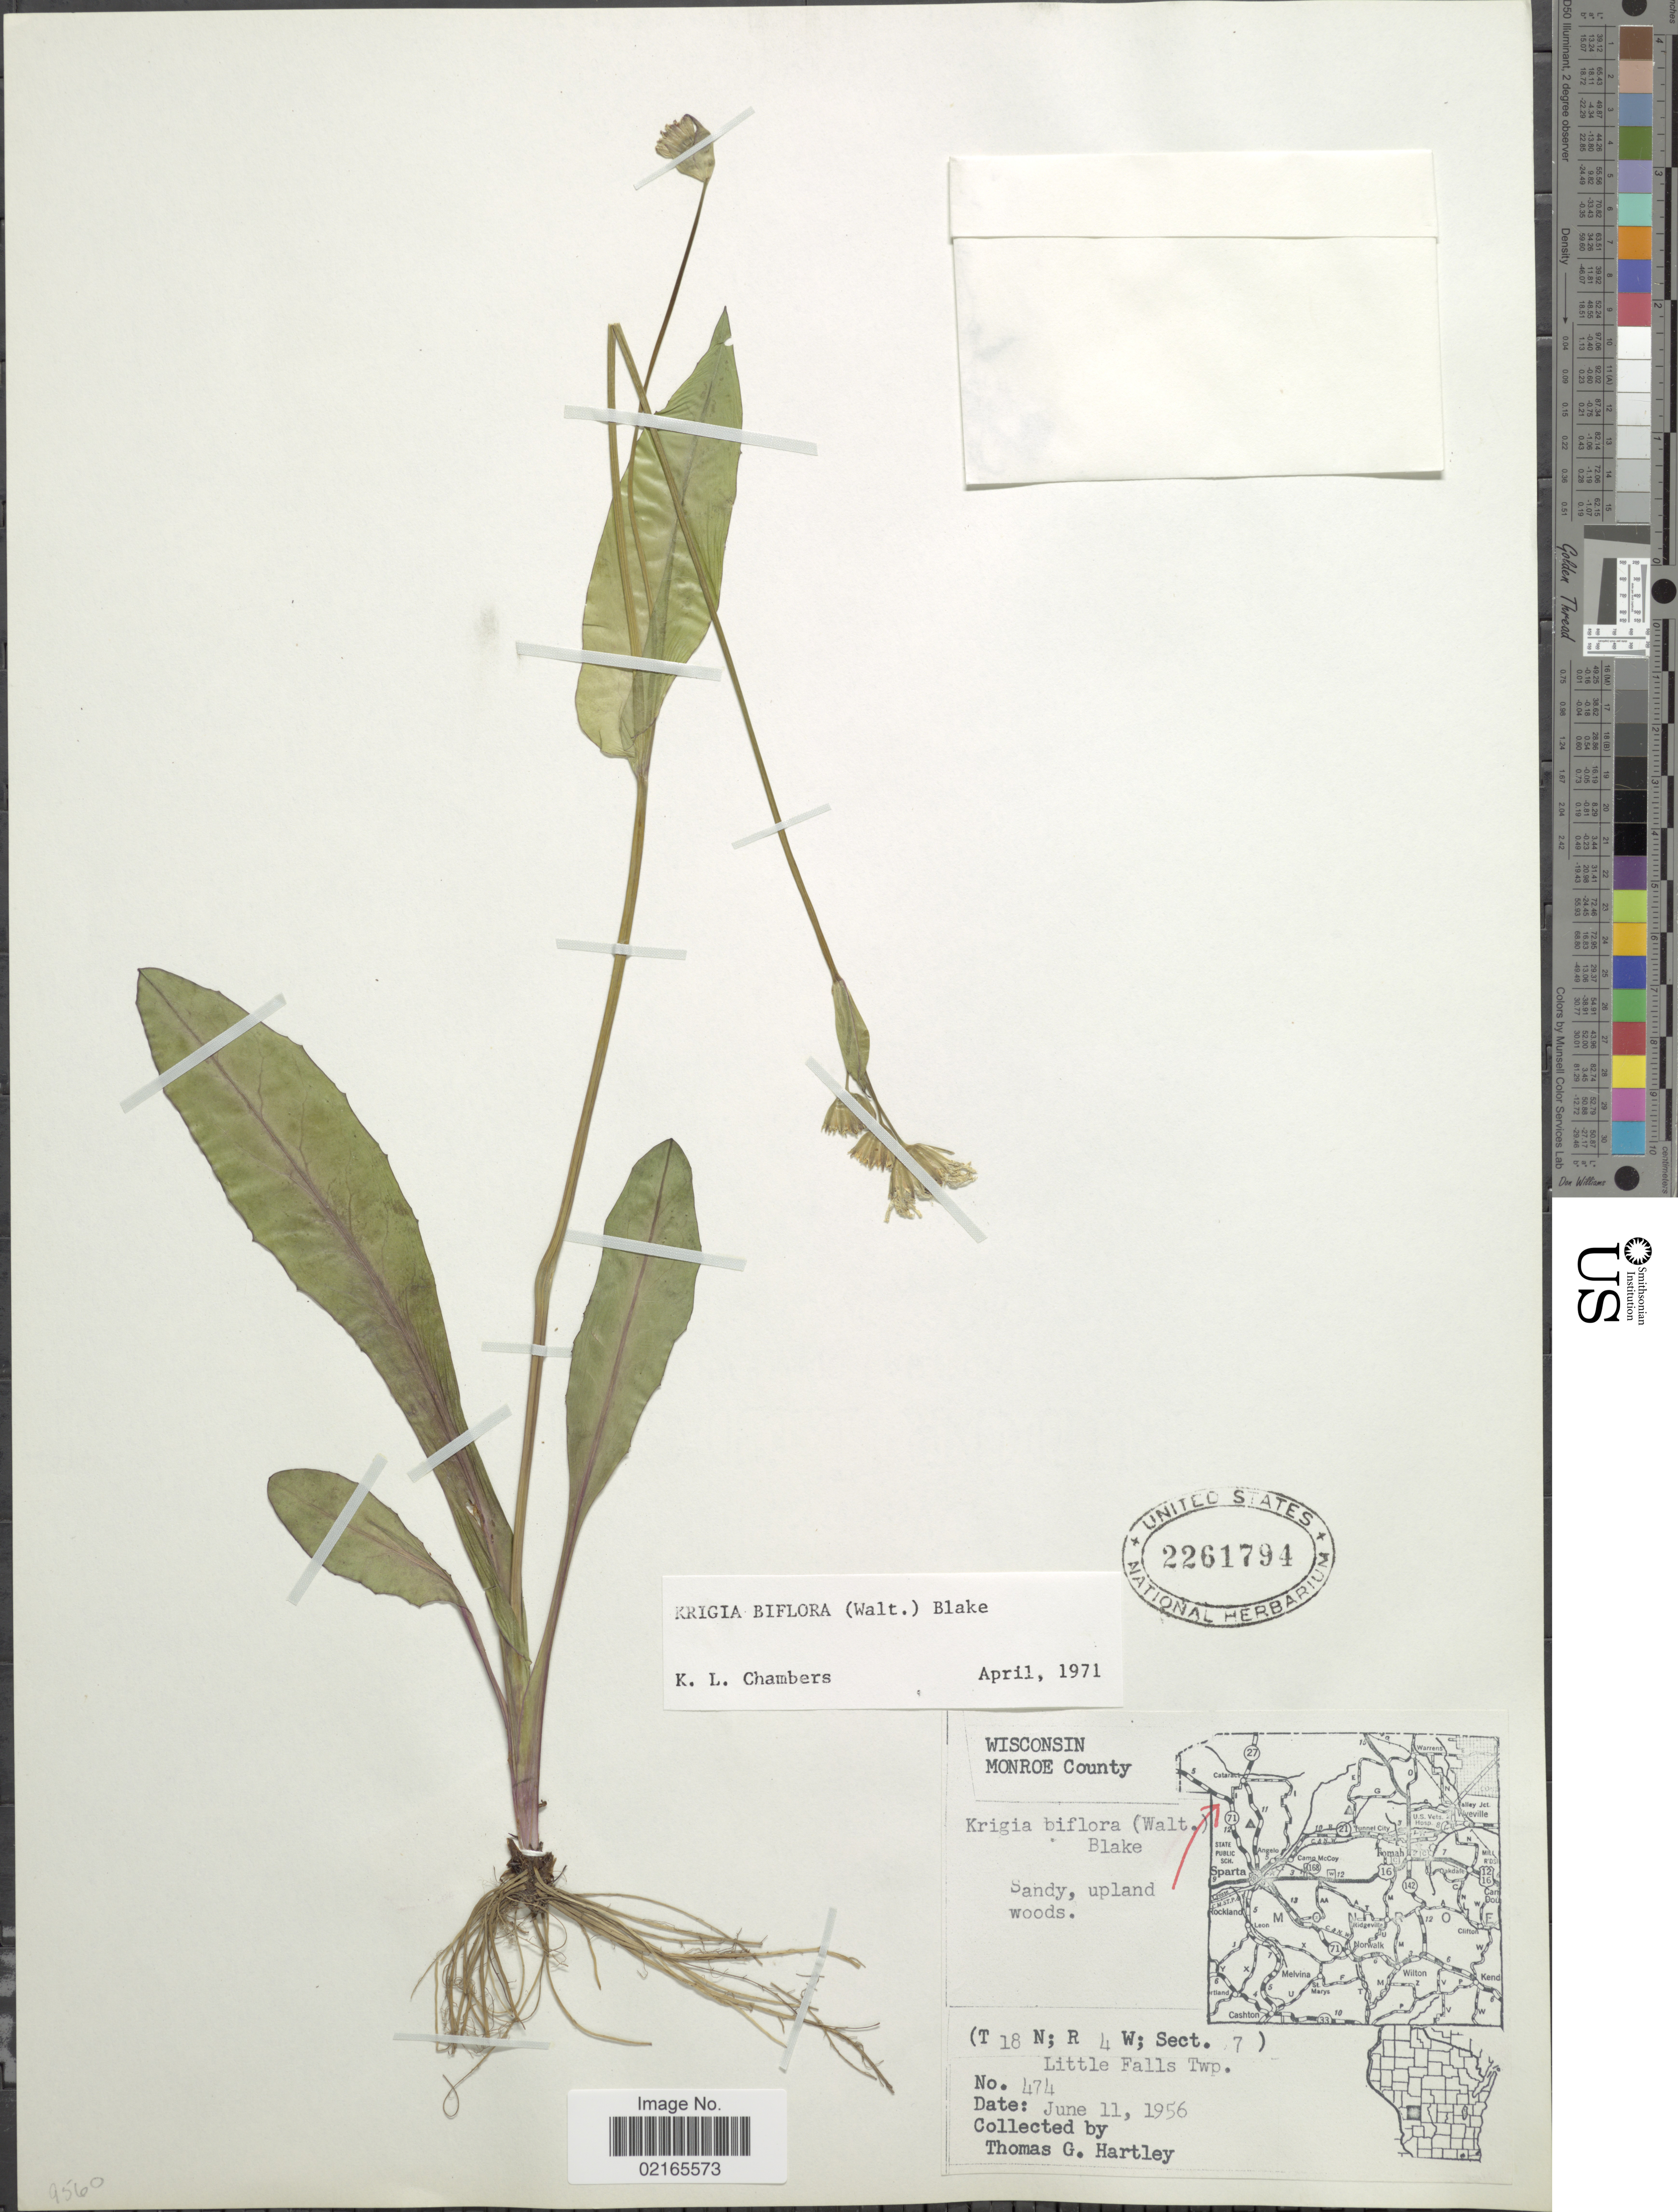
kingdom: Plantae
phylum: Tracheophyta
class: Magnoliopsida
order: Asterales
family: Asteraceae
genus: Krigia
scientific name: Krigia biflora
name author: (Walter) S.F. Blake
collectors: T. G. Hartley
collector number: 474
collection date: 1956-06-11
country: United States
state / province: Wisconsin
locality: Monroe County, Sandy, upland woods, (T18N; R4W; Sect. 7), Little Falls Twp.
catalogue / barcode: US 2261794